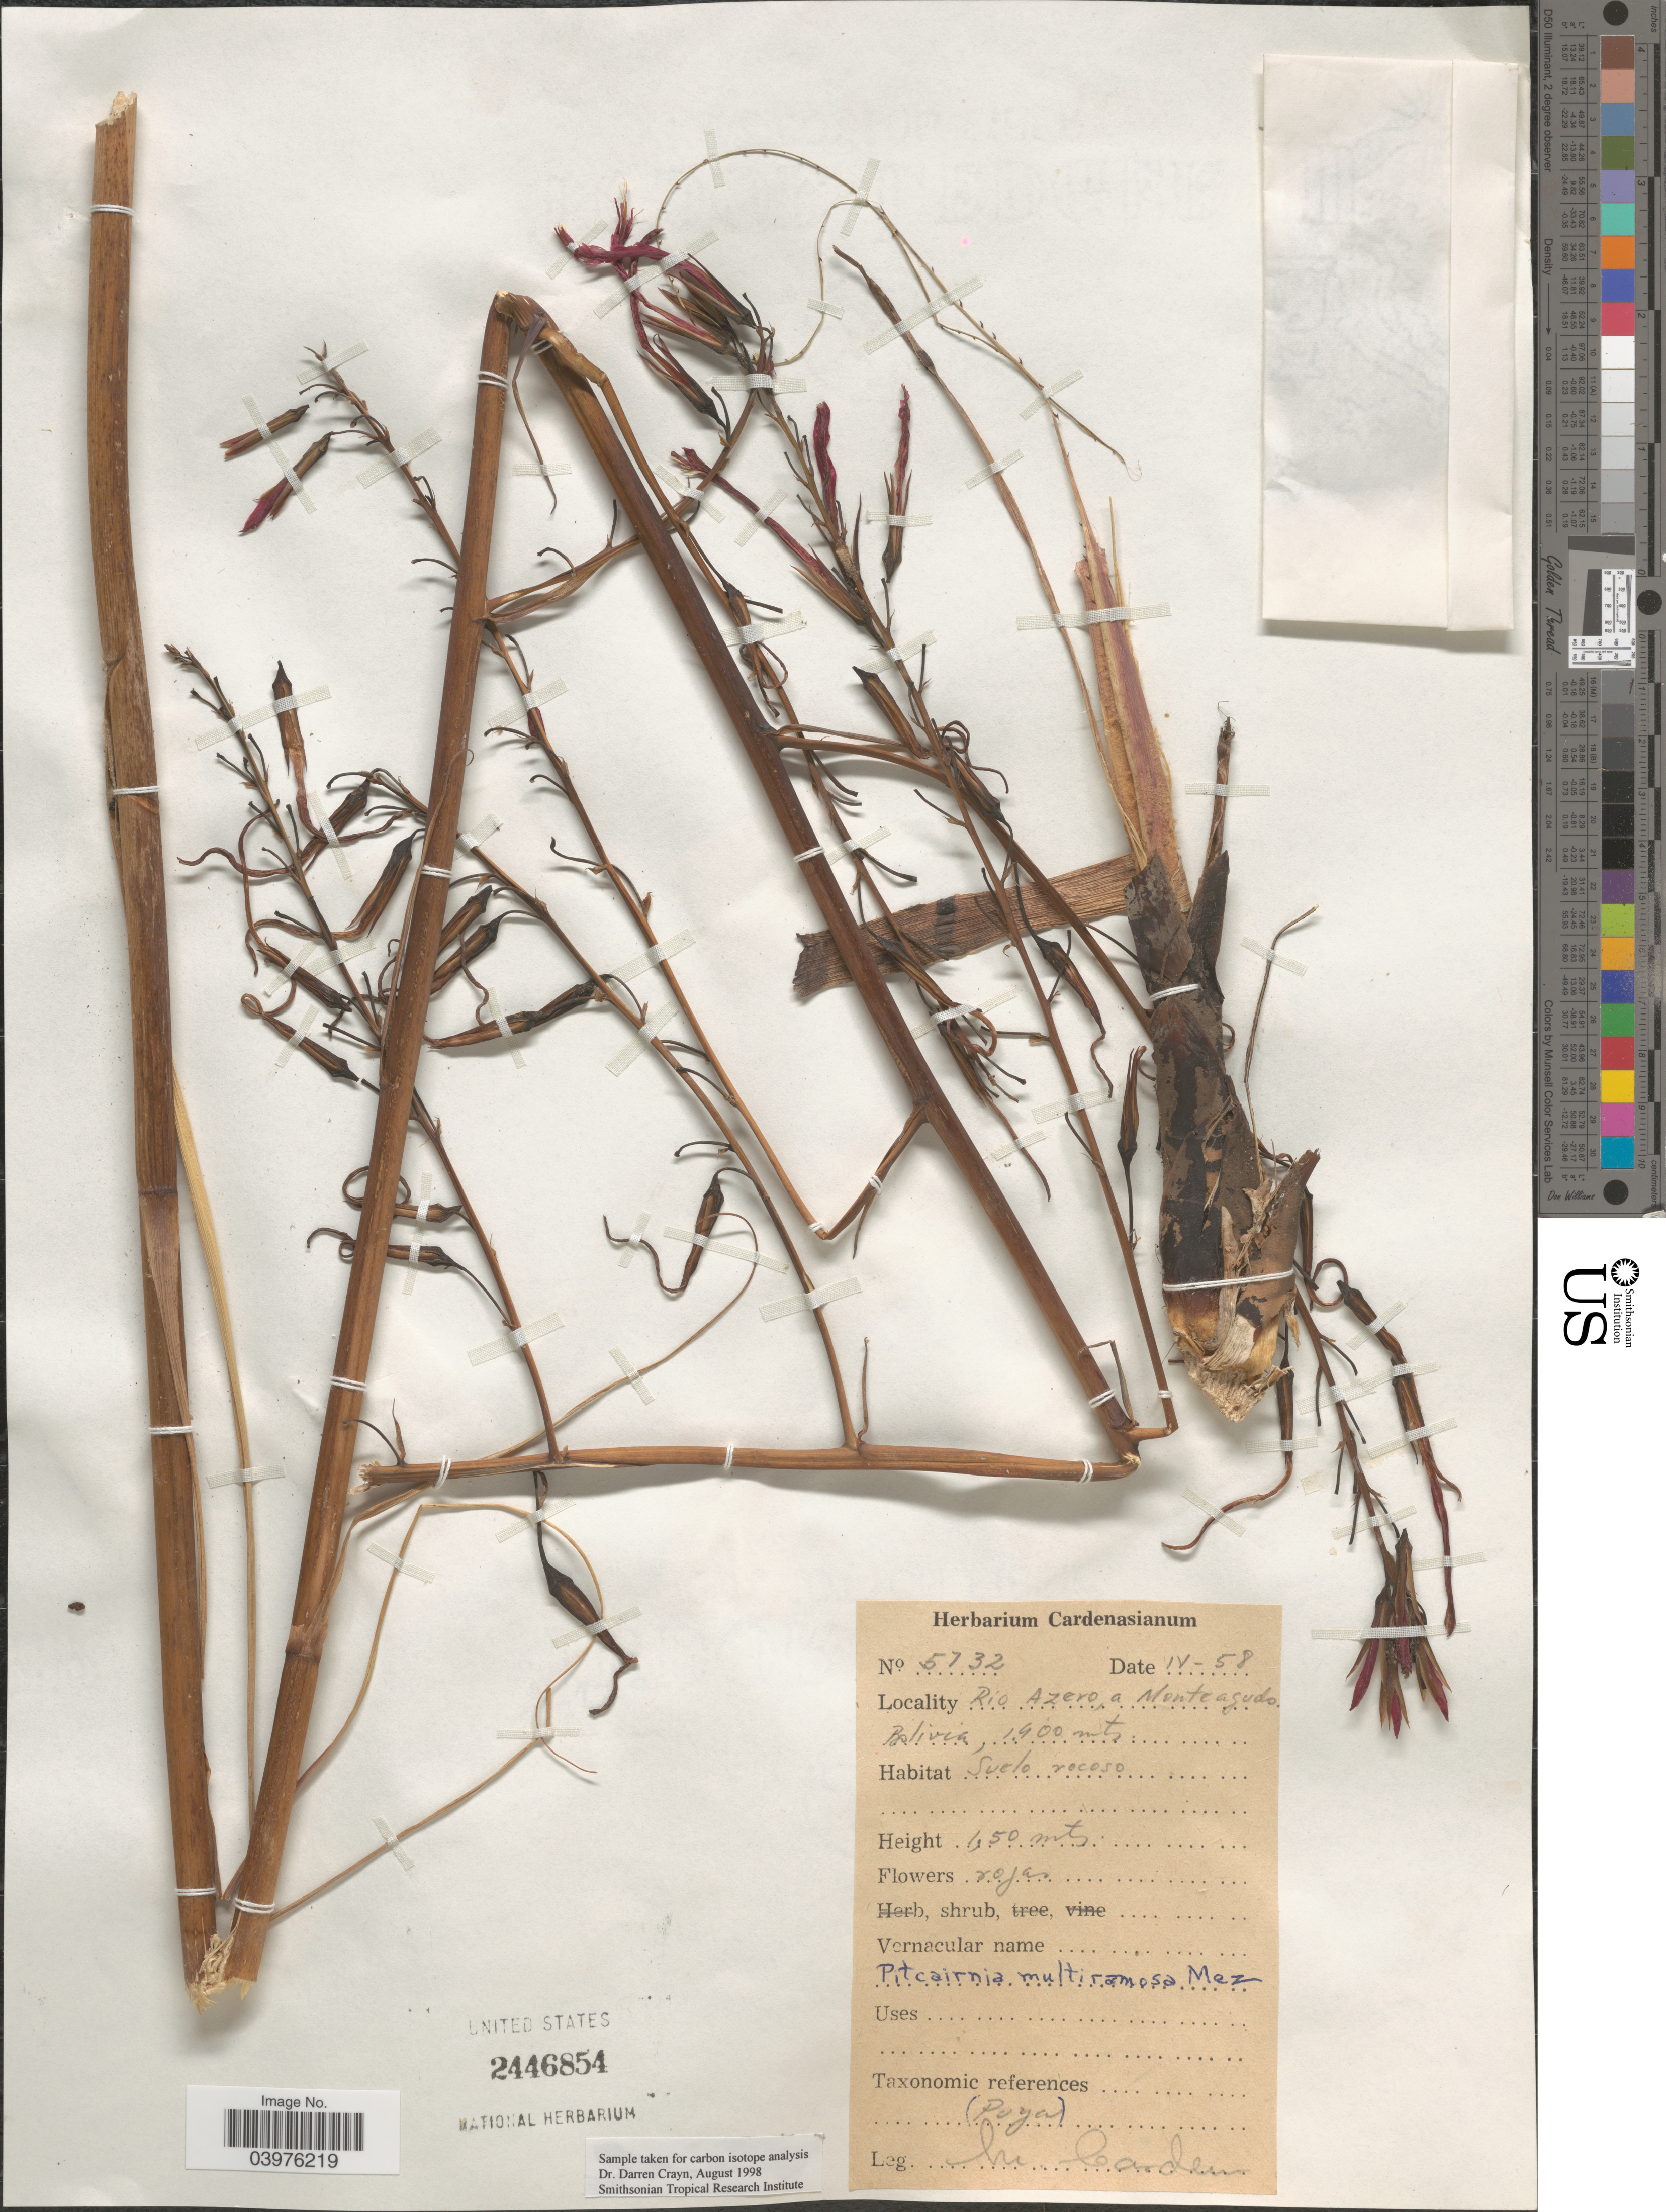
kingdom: Plantae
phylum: Tracheophyta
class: Liliopsida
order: Poales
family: Bromeliaceae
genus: Pitcairnia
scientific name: Pitcairnia multiramosa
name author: (Mez) Mez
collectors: M. Cárdenas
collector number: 5732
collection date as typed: Transcribed d/m/y: /4/58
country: Bolivia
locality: Rio Azero, a Monteagudo.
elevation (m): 1900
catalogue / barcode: US 2446854